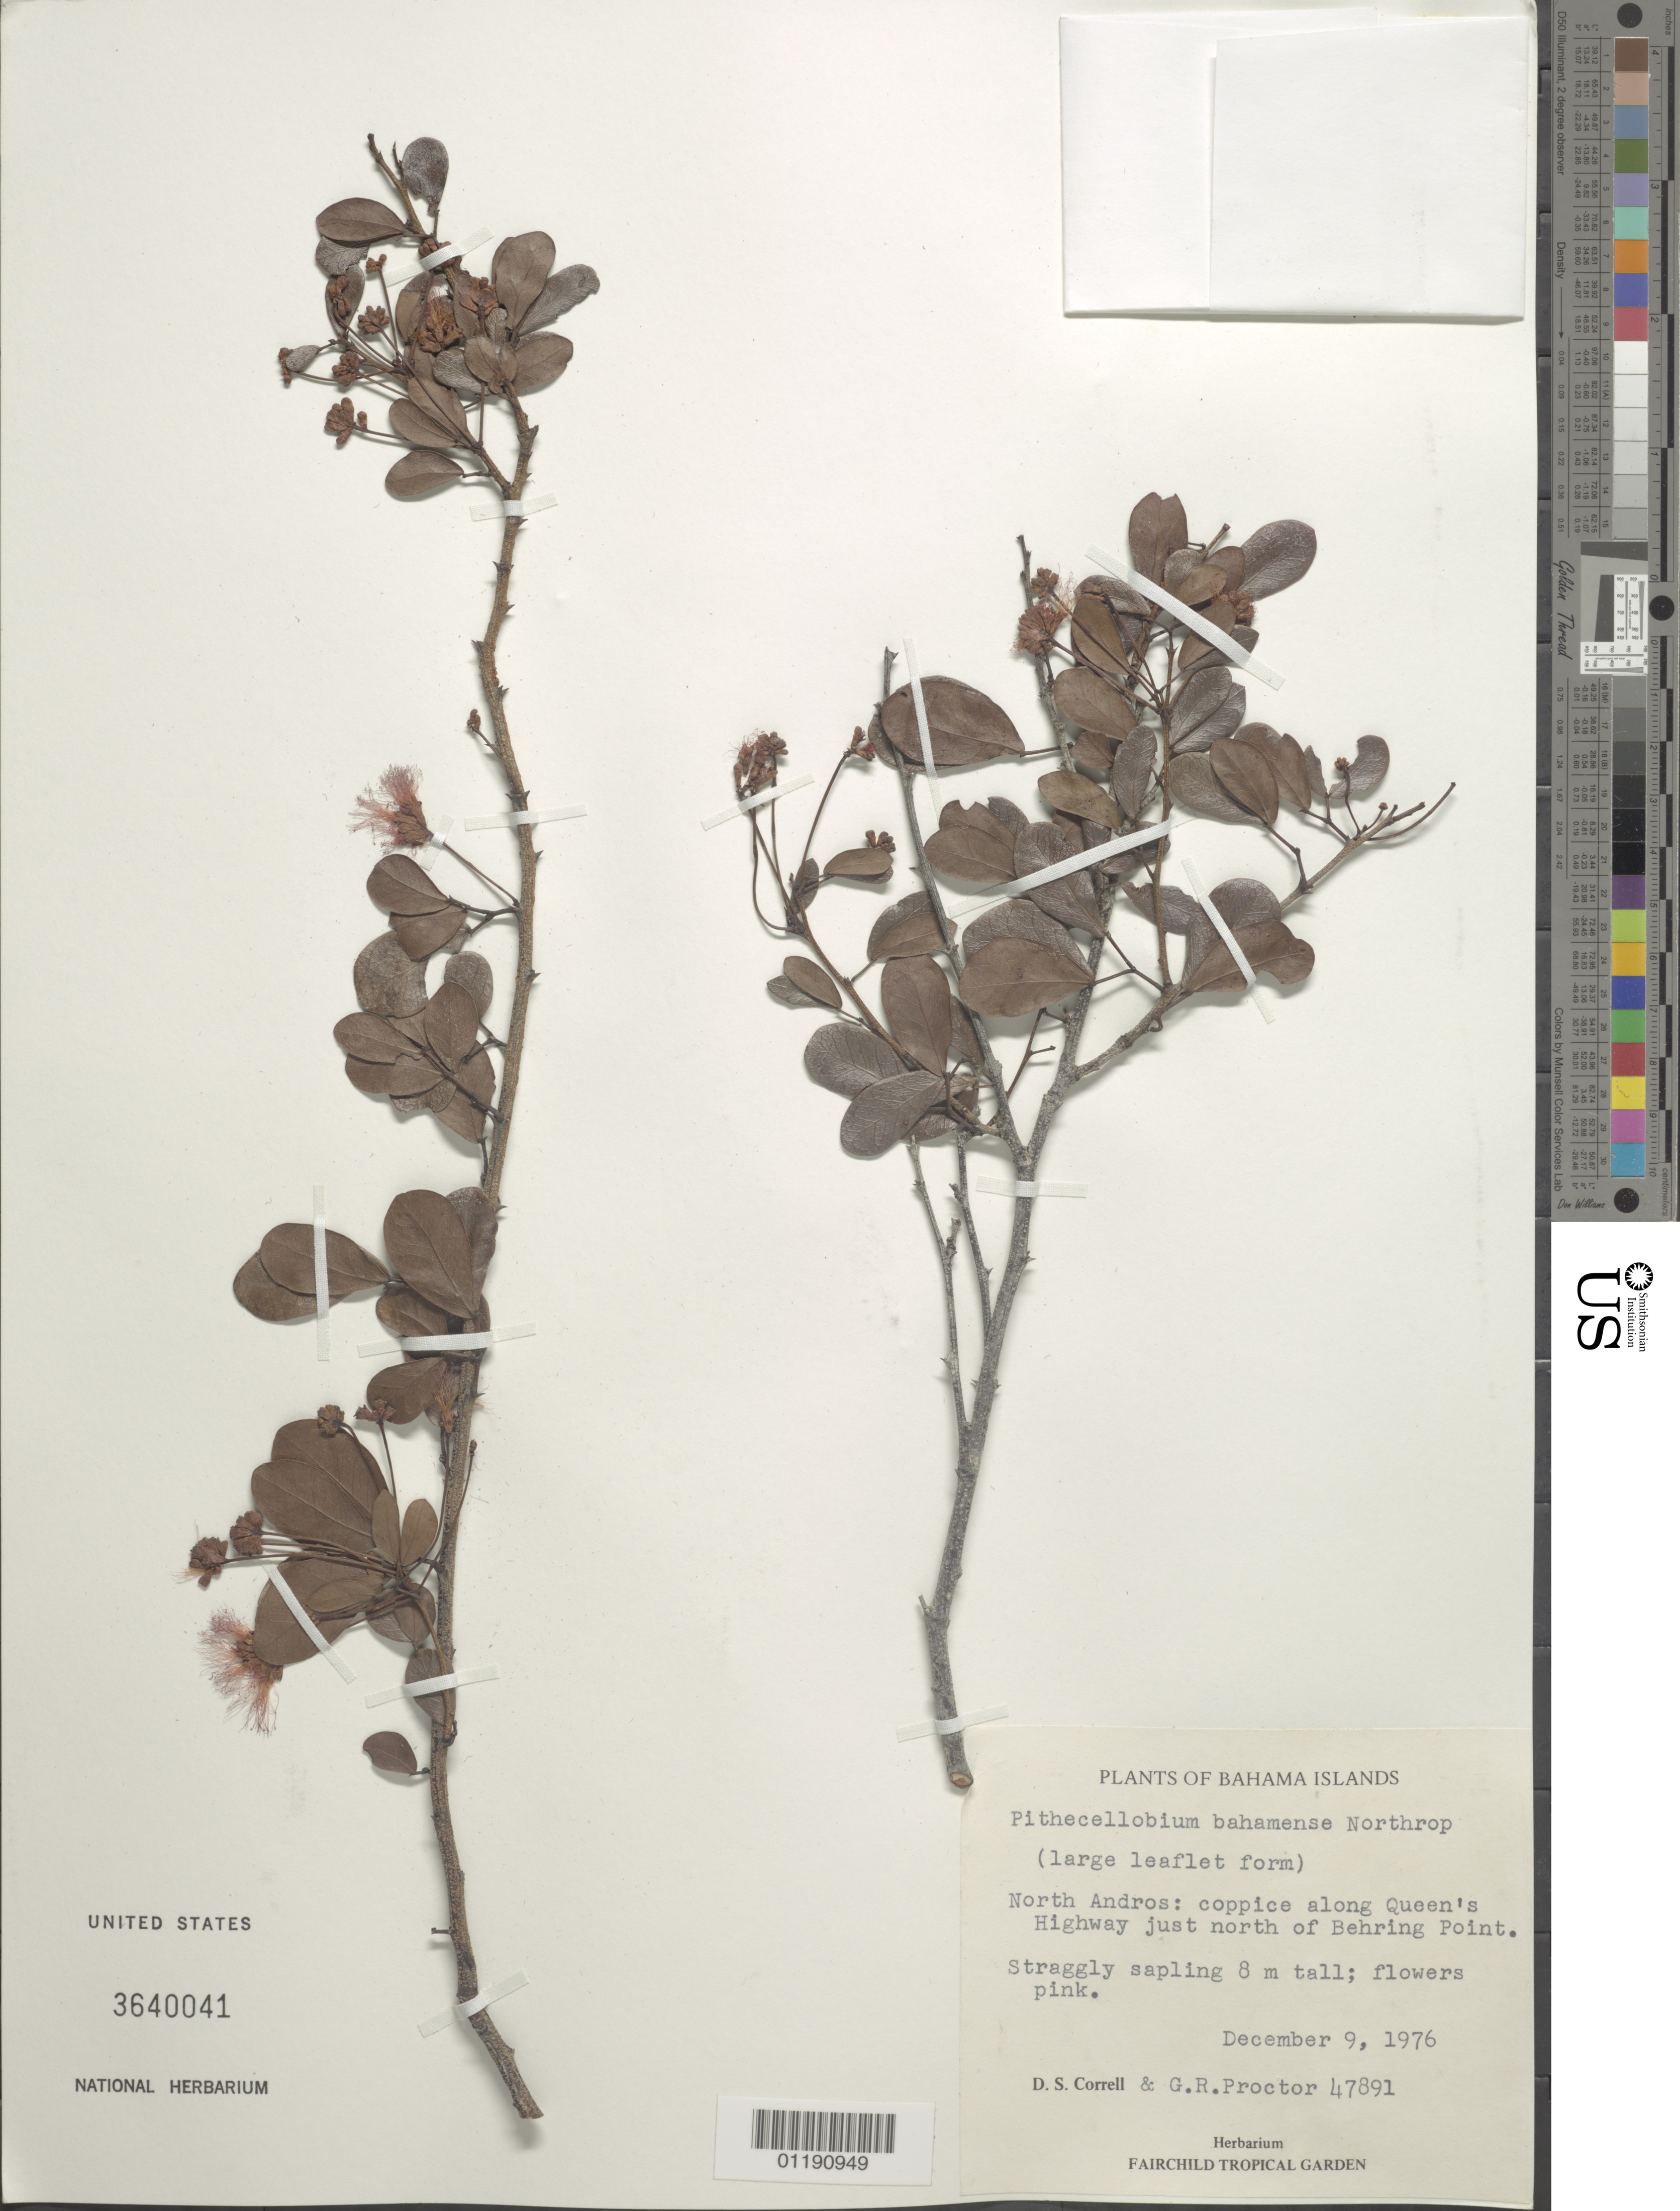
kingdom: Plantae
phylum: Tracheophyta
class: Magnoliopsida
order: Fabales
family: Fabaceae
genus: Pithecellobium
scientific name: Pithecellobium bahamense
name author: Northr.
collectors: D. S. Correll & G. R. Proctor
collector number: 47891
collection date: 1976-12-09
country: Bahamas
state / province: North Andros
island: North Andros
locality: North Andros: coppice along Queen's Highway just N of Behring Point.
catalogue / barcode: US 3640041